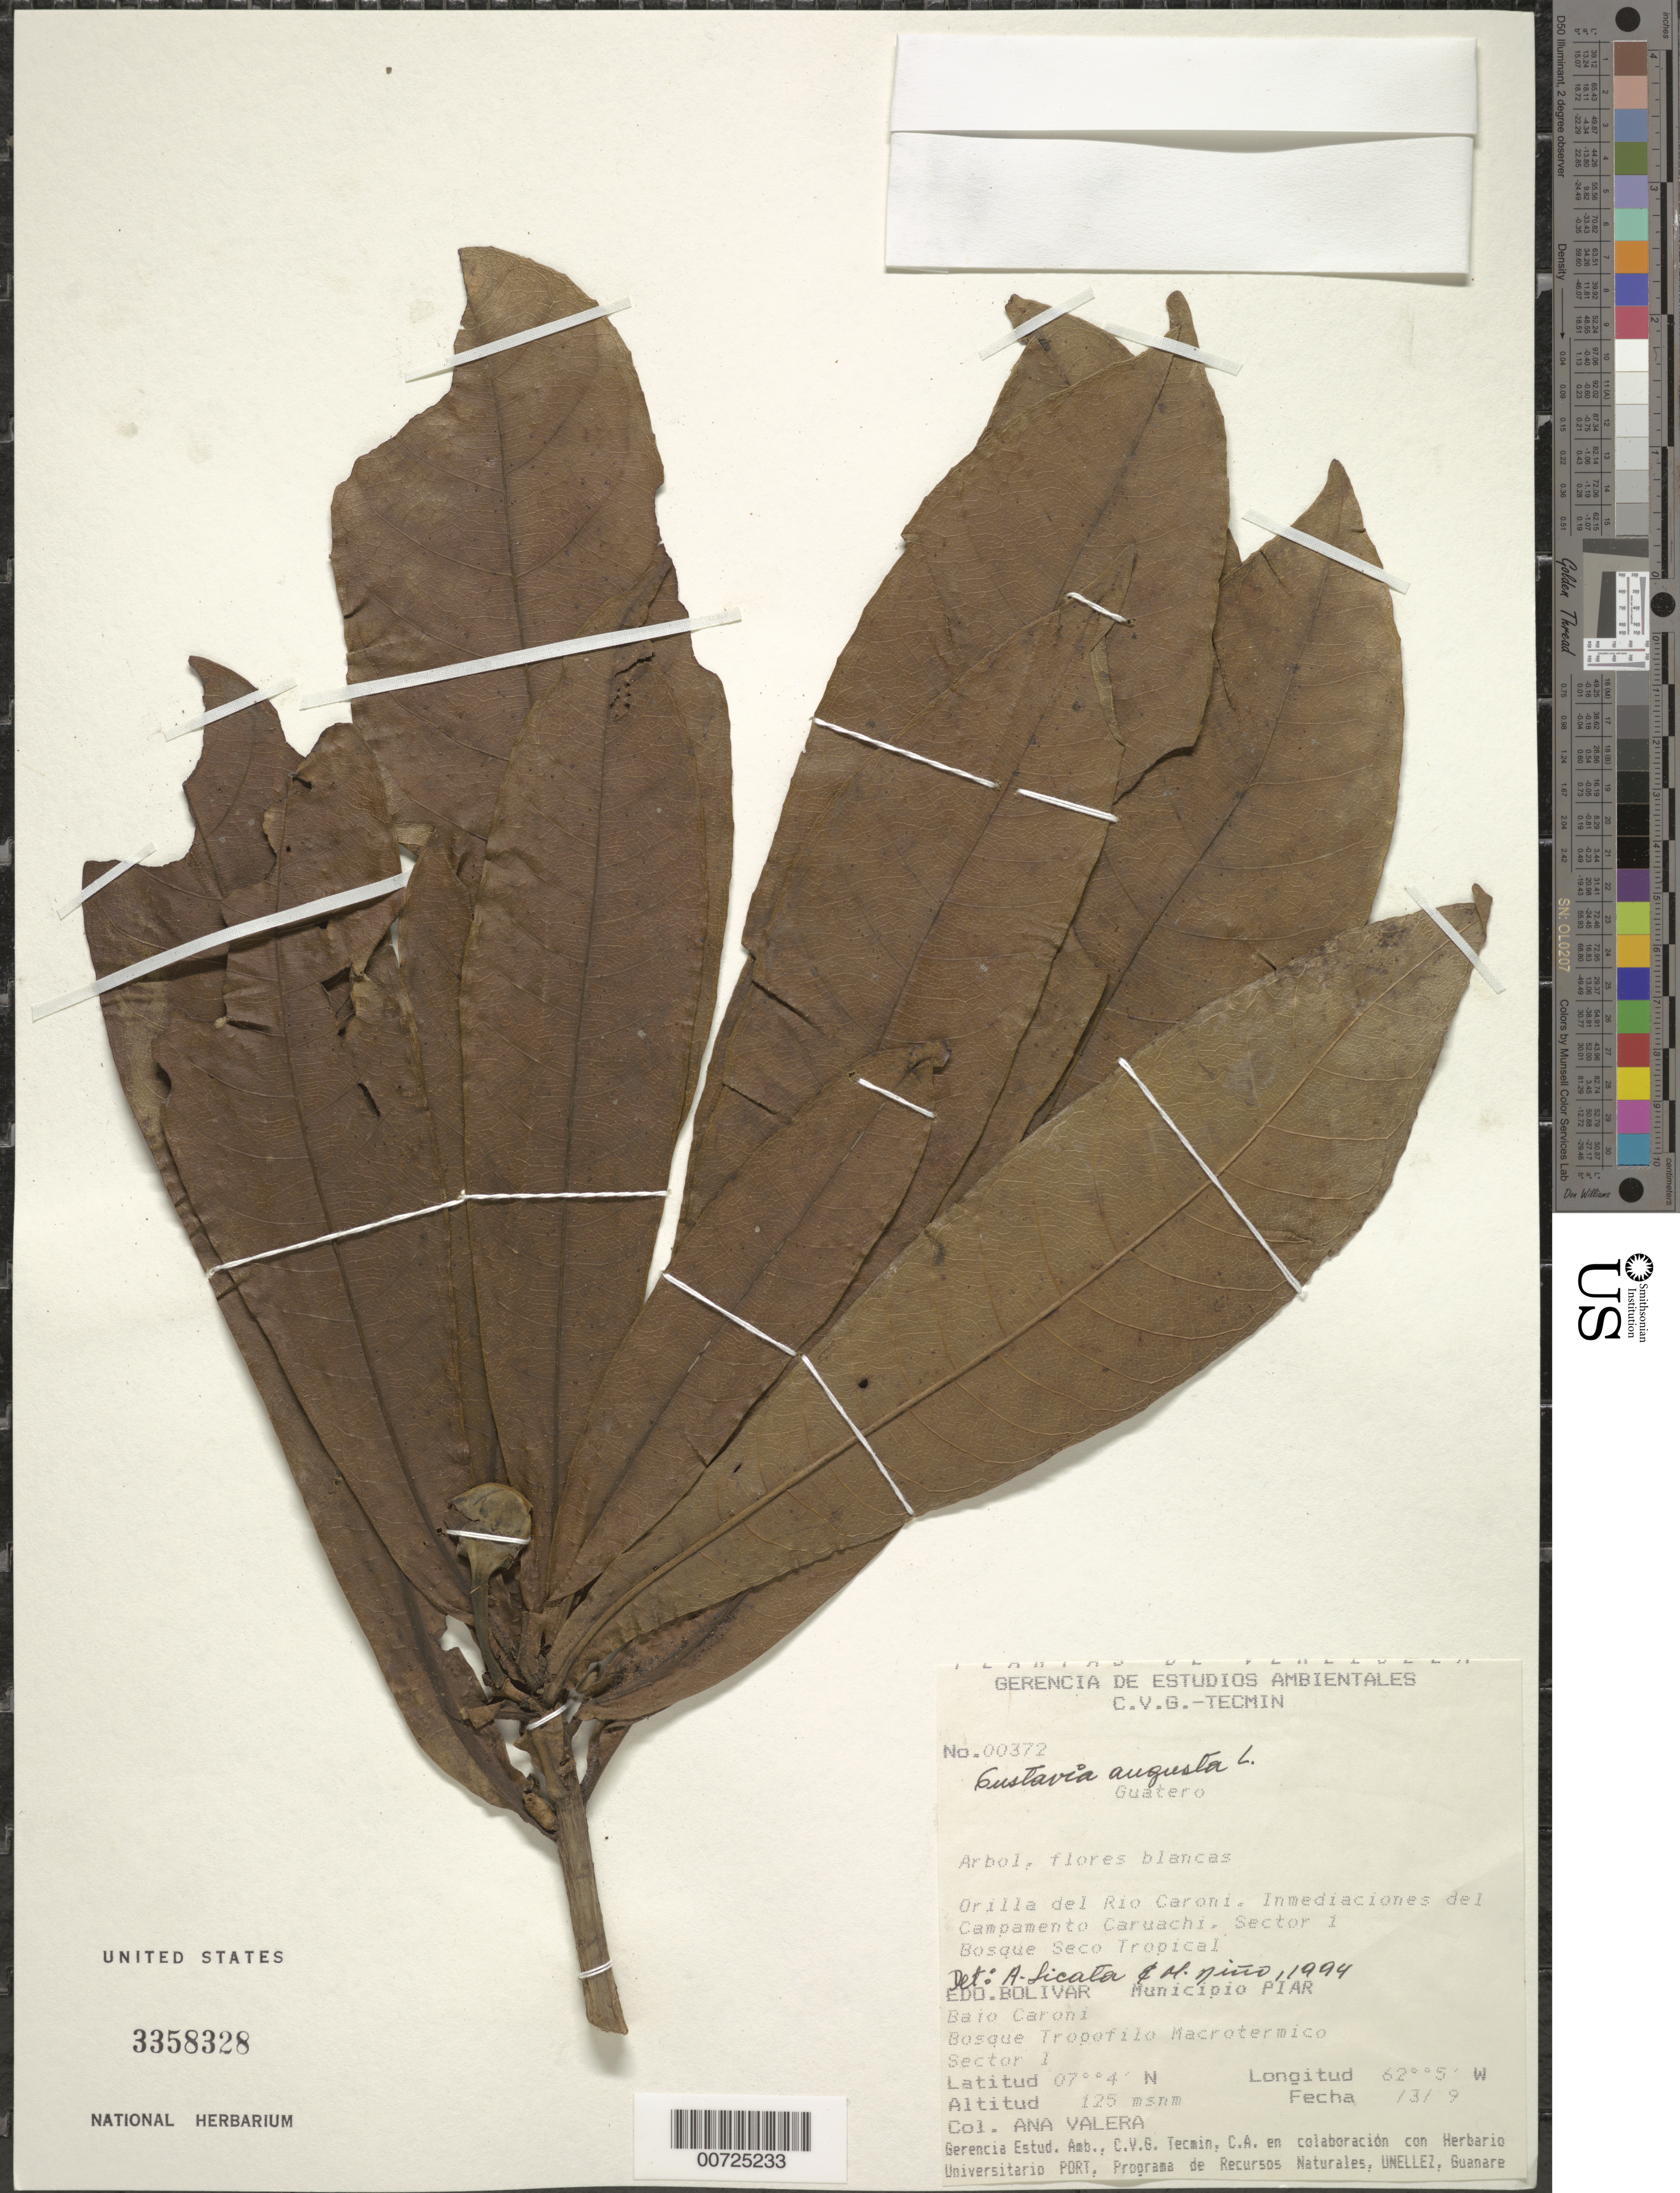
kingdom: Plantae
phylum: Tracheophyta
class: Magnoliopsida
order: Ericales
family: Lecythidaceae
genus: Gustavia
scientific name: Gustavia augusta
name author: L.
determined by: Licata, A.; Niño, S. M.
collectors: A. Valera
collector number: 372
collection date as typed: Mar-94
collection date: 1994-03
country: Venezuela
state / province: Bolívar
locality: Mun. Piar, Bajo Caroní; Río Caroní, Campamento Caruachi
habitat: Bosque seco tropical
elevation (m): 125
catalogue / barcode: US 3358328